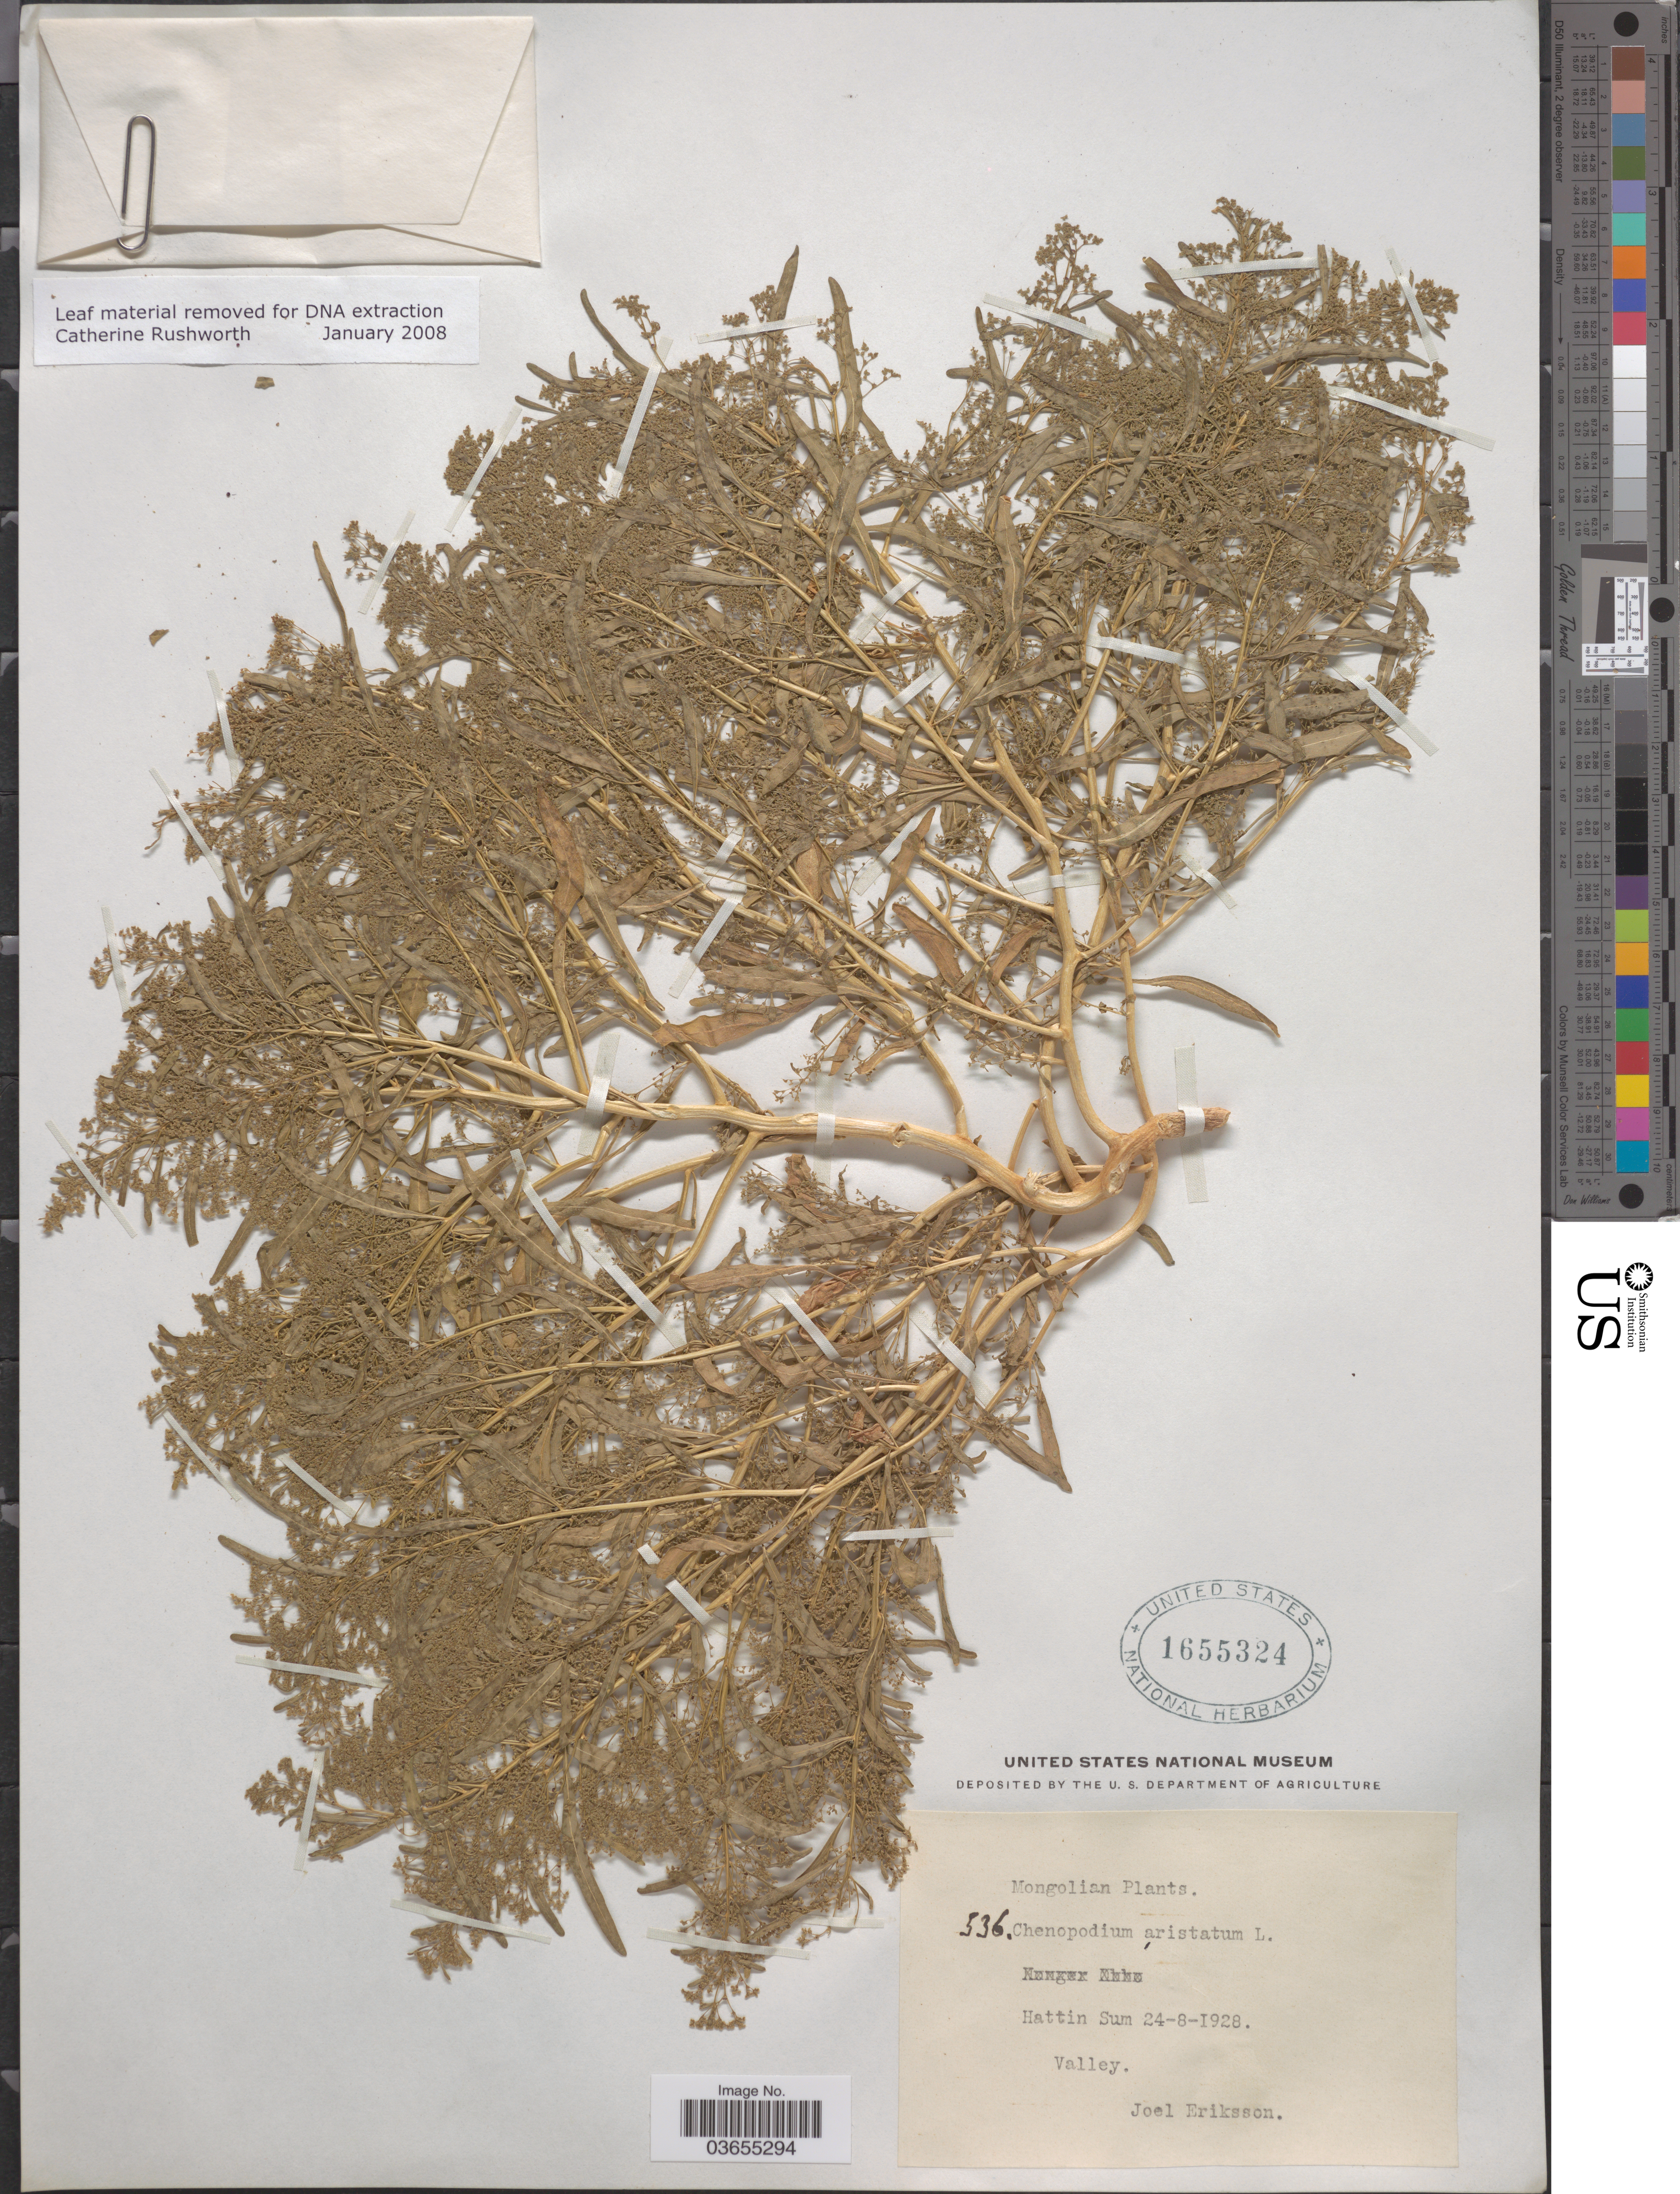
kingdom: Plantae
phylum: Tracheophyta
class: Magnoliopsida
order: Caryophyllales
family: Amaranthaceae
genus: Chenopodium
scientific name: Chenopodium aristatum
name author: L.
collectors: J. Eriksson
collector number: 536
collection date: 1928-08-24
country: Mongolia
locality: Hattin Sum. Valley.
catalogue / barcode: US 1655324